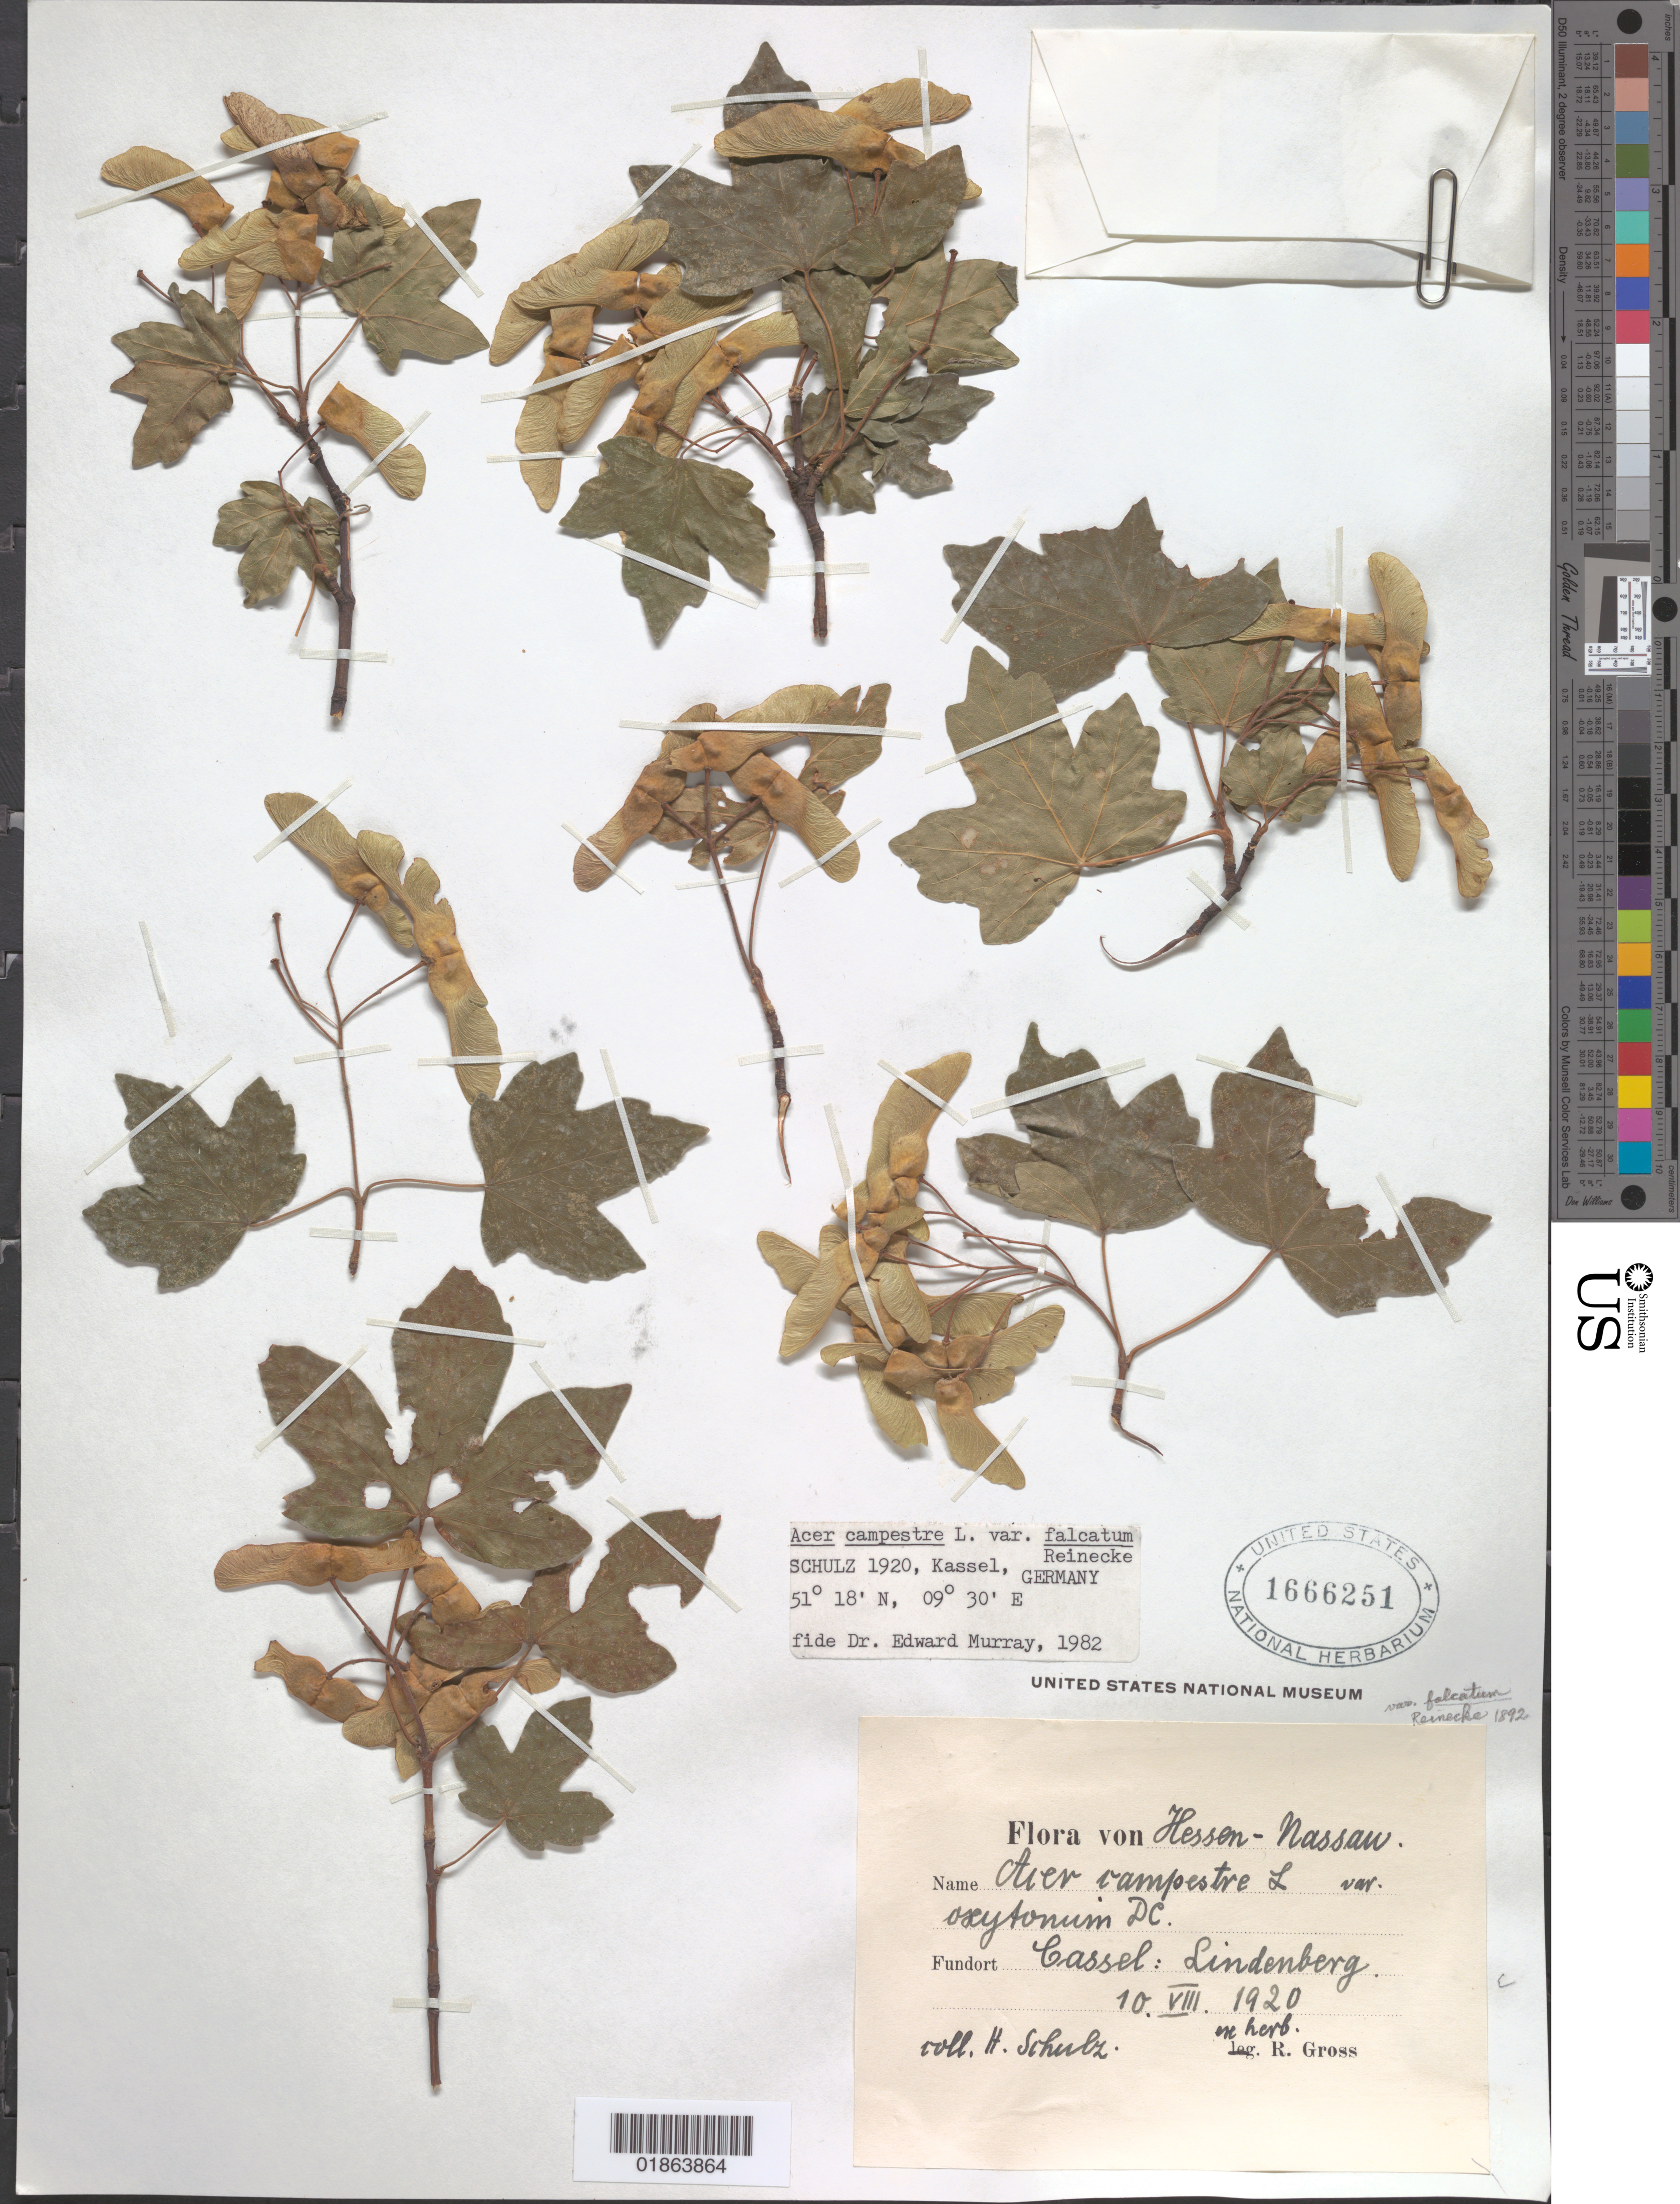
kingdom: Plantae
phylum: Tracheophyta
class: Magnoliopsida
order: Sapindales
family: Sapindaceae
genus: Acer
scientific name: Acer campestre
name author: L.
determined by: Murray, Edward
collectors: H. Schulz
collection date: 1920-08-10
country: Germany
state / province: Hesse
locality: Hessen-Nassau [old name], Cassel [Kassel]: Lindenberg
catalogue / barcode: US 1666251